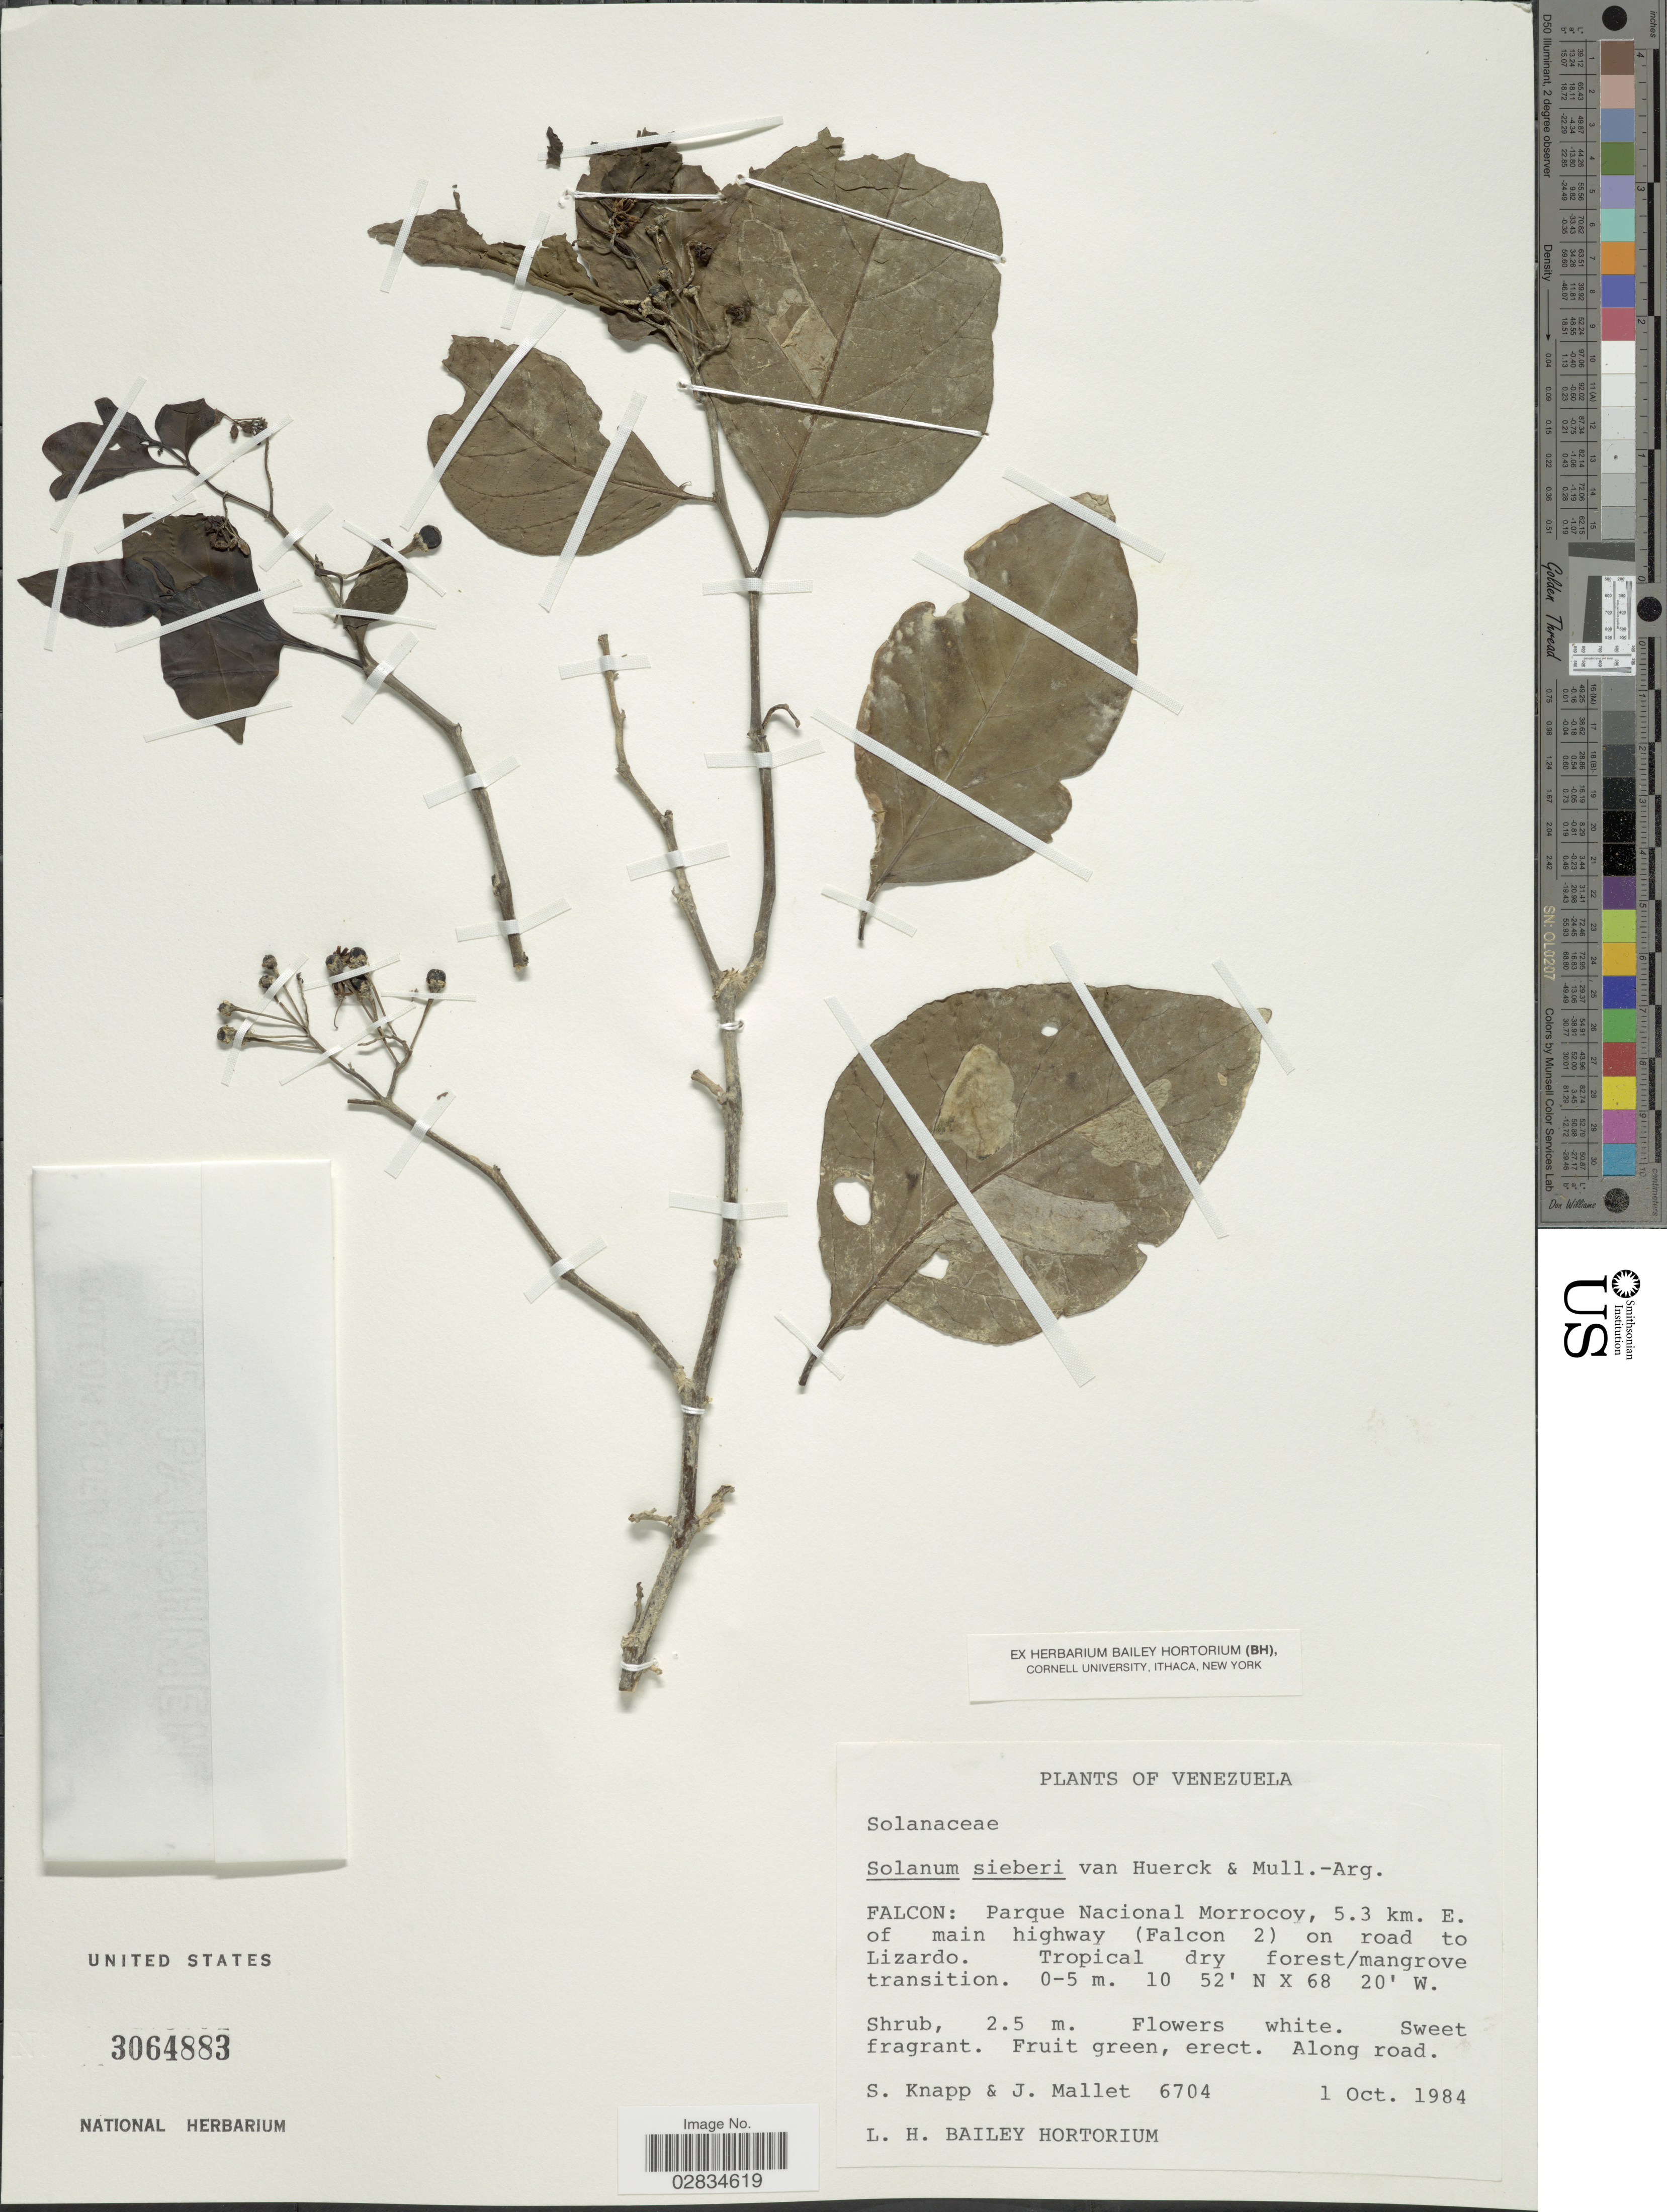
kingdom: Plantae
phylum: Tracheophyta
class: Magnoliopsida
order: Solanales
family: Solanaceae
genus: Solanum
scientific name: Solanum sieberi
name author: Van Heurck & Müll. Arg.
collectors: S. Knapp & J. Mallet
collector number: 6704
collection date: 1984-10-01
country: Venezuela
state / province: Falcón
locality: Falcon: Parque Nacional Morrocoy, 5.3 km. E. of main highway (Falcon 2) on road to Lizardo.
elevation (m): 0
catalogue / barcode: US 3064883